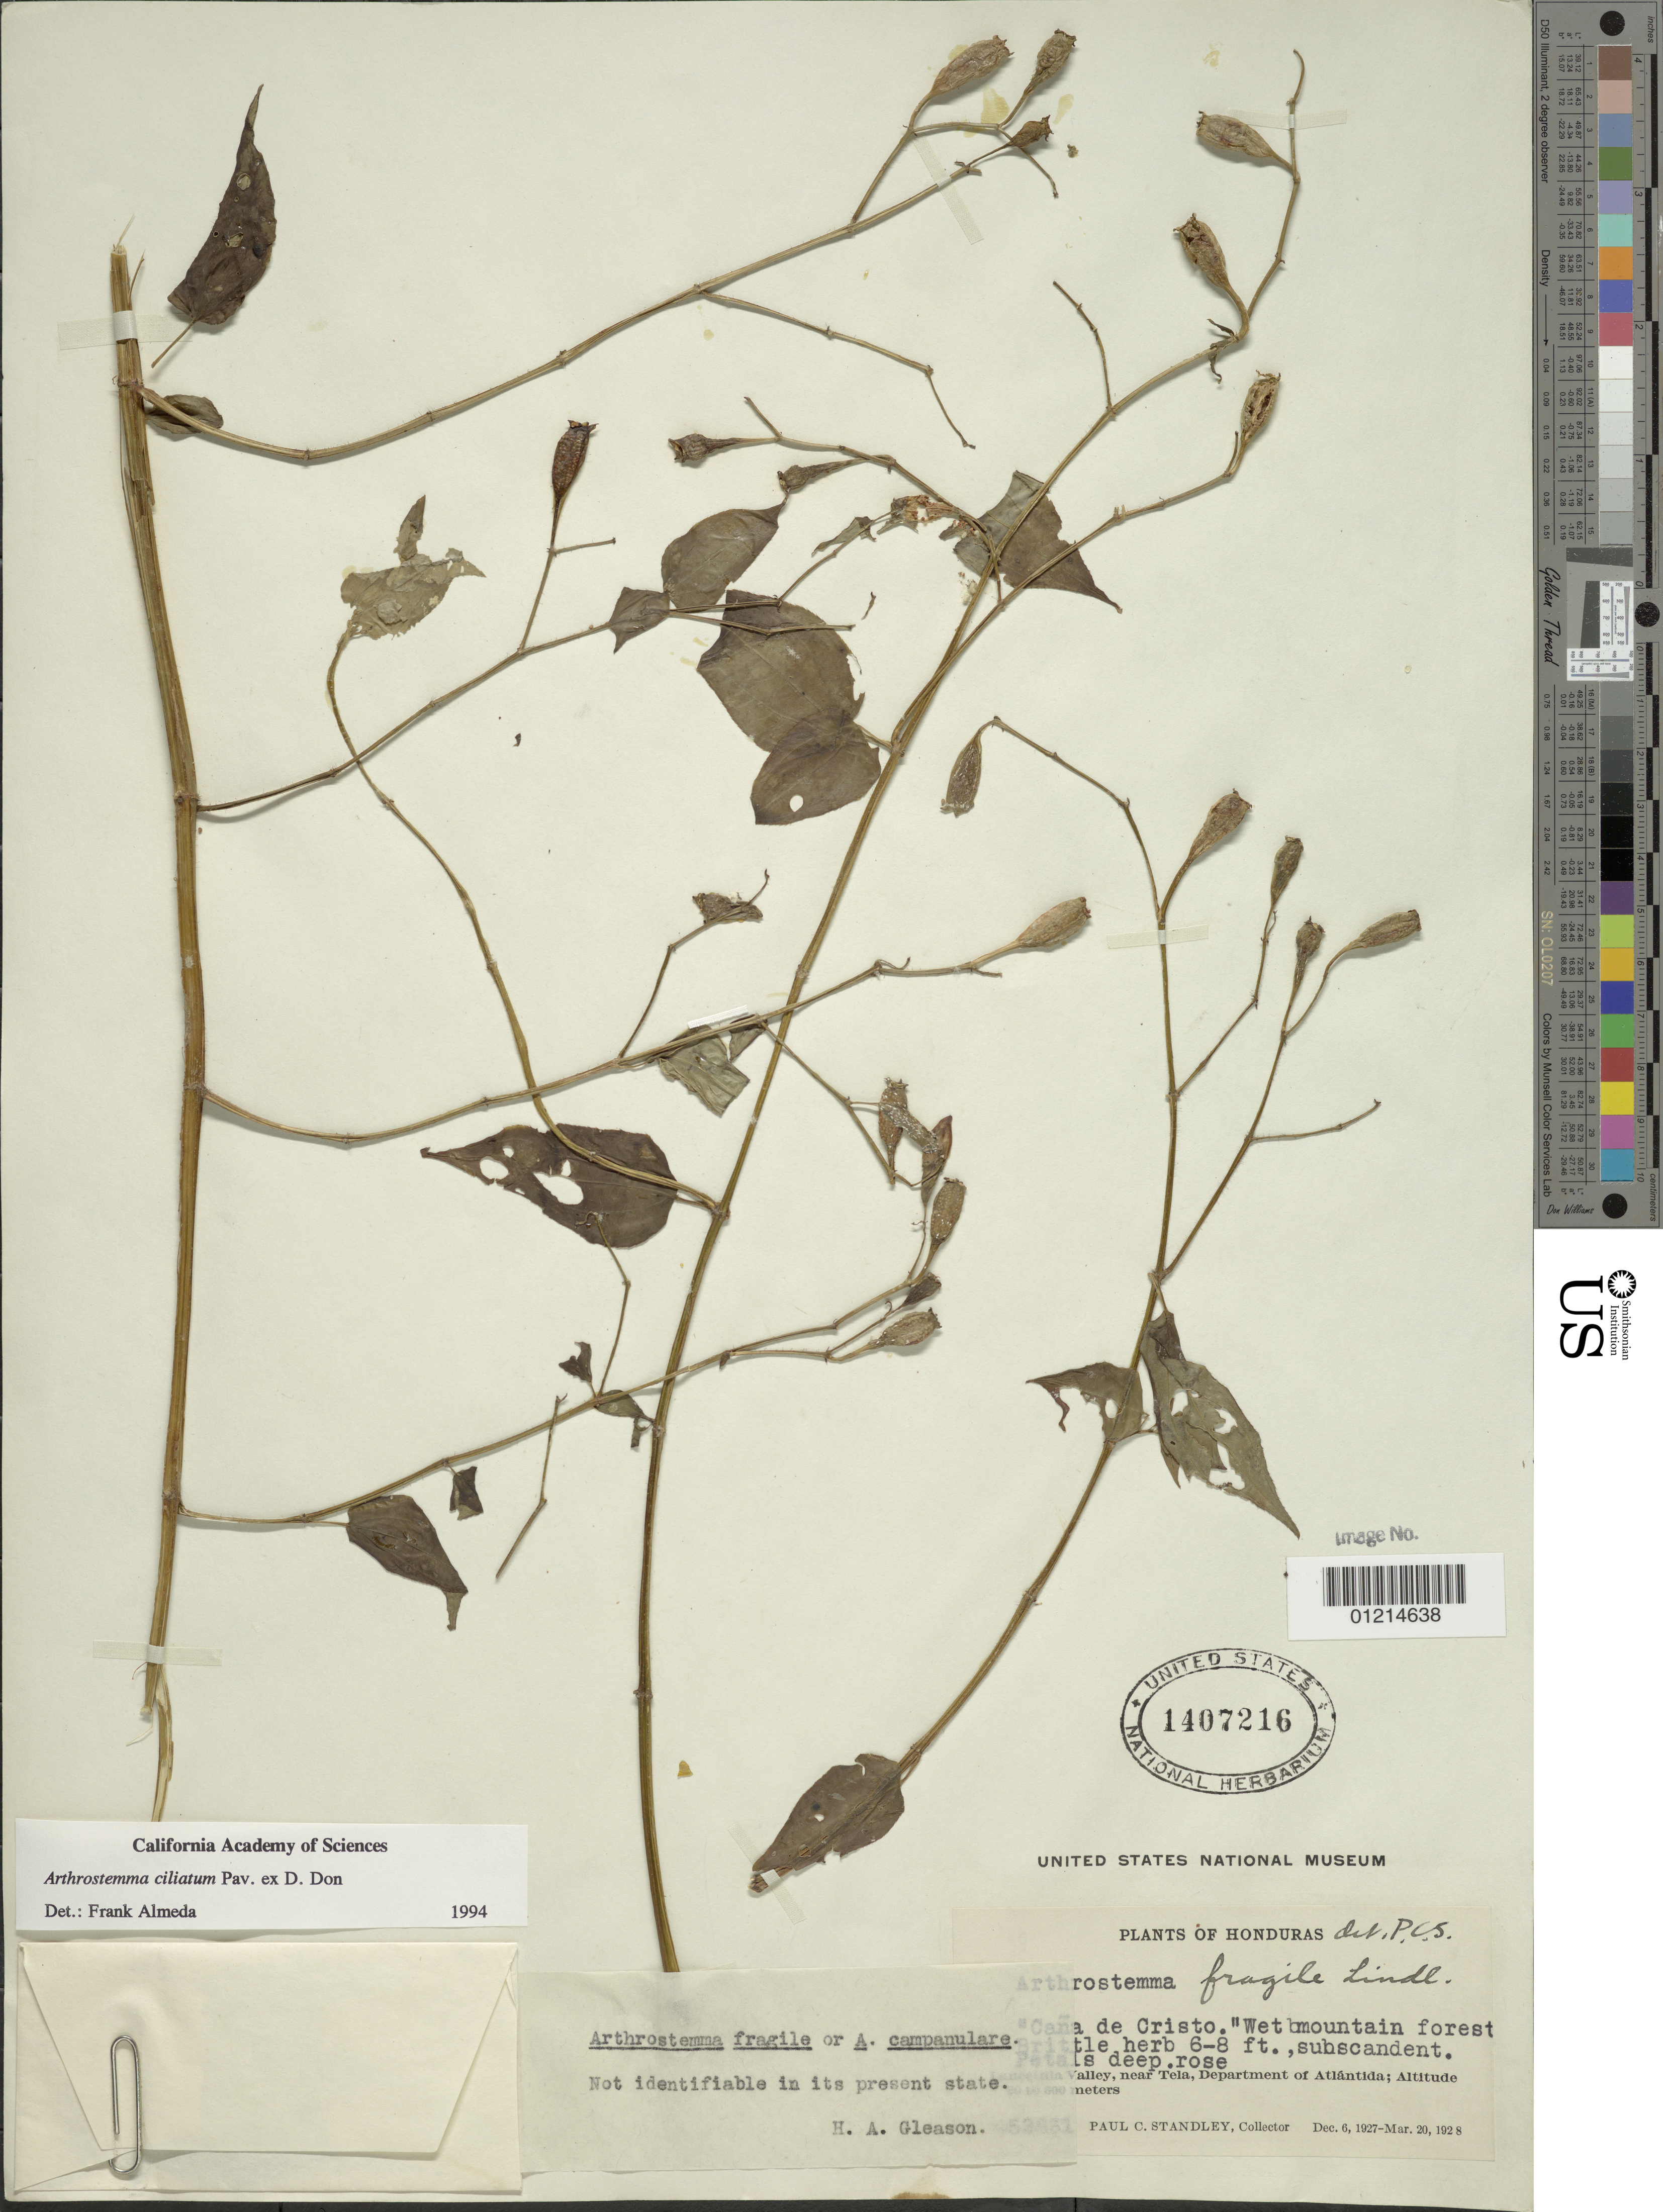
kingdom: Plantae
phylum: Tracheophyta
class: Magnoliopsida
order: Myrtales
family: Melastomataceae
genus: Arthrostemma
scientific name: Arthrostemma ciliatum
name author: Pav. ex D. Don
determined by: Almeda, F.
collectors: P. C. Standley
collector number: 52631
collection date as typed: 06 Dec 1927 to 20 Mar 1928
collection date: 1927-12-06/1928-03-20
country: Honduras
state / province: Atlántida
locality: Lancetilla Valley, near Tela, Department of Atlántida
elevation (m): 20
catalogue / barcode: US 1407216